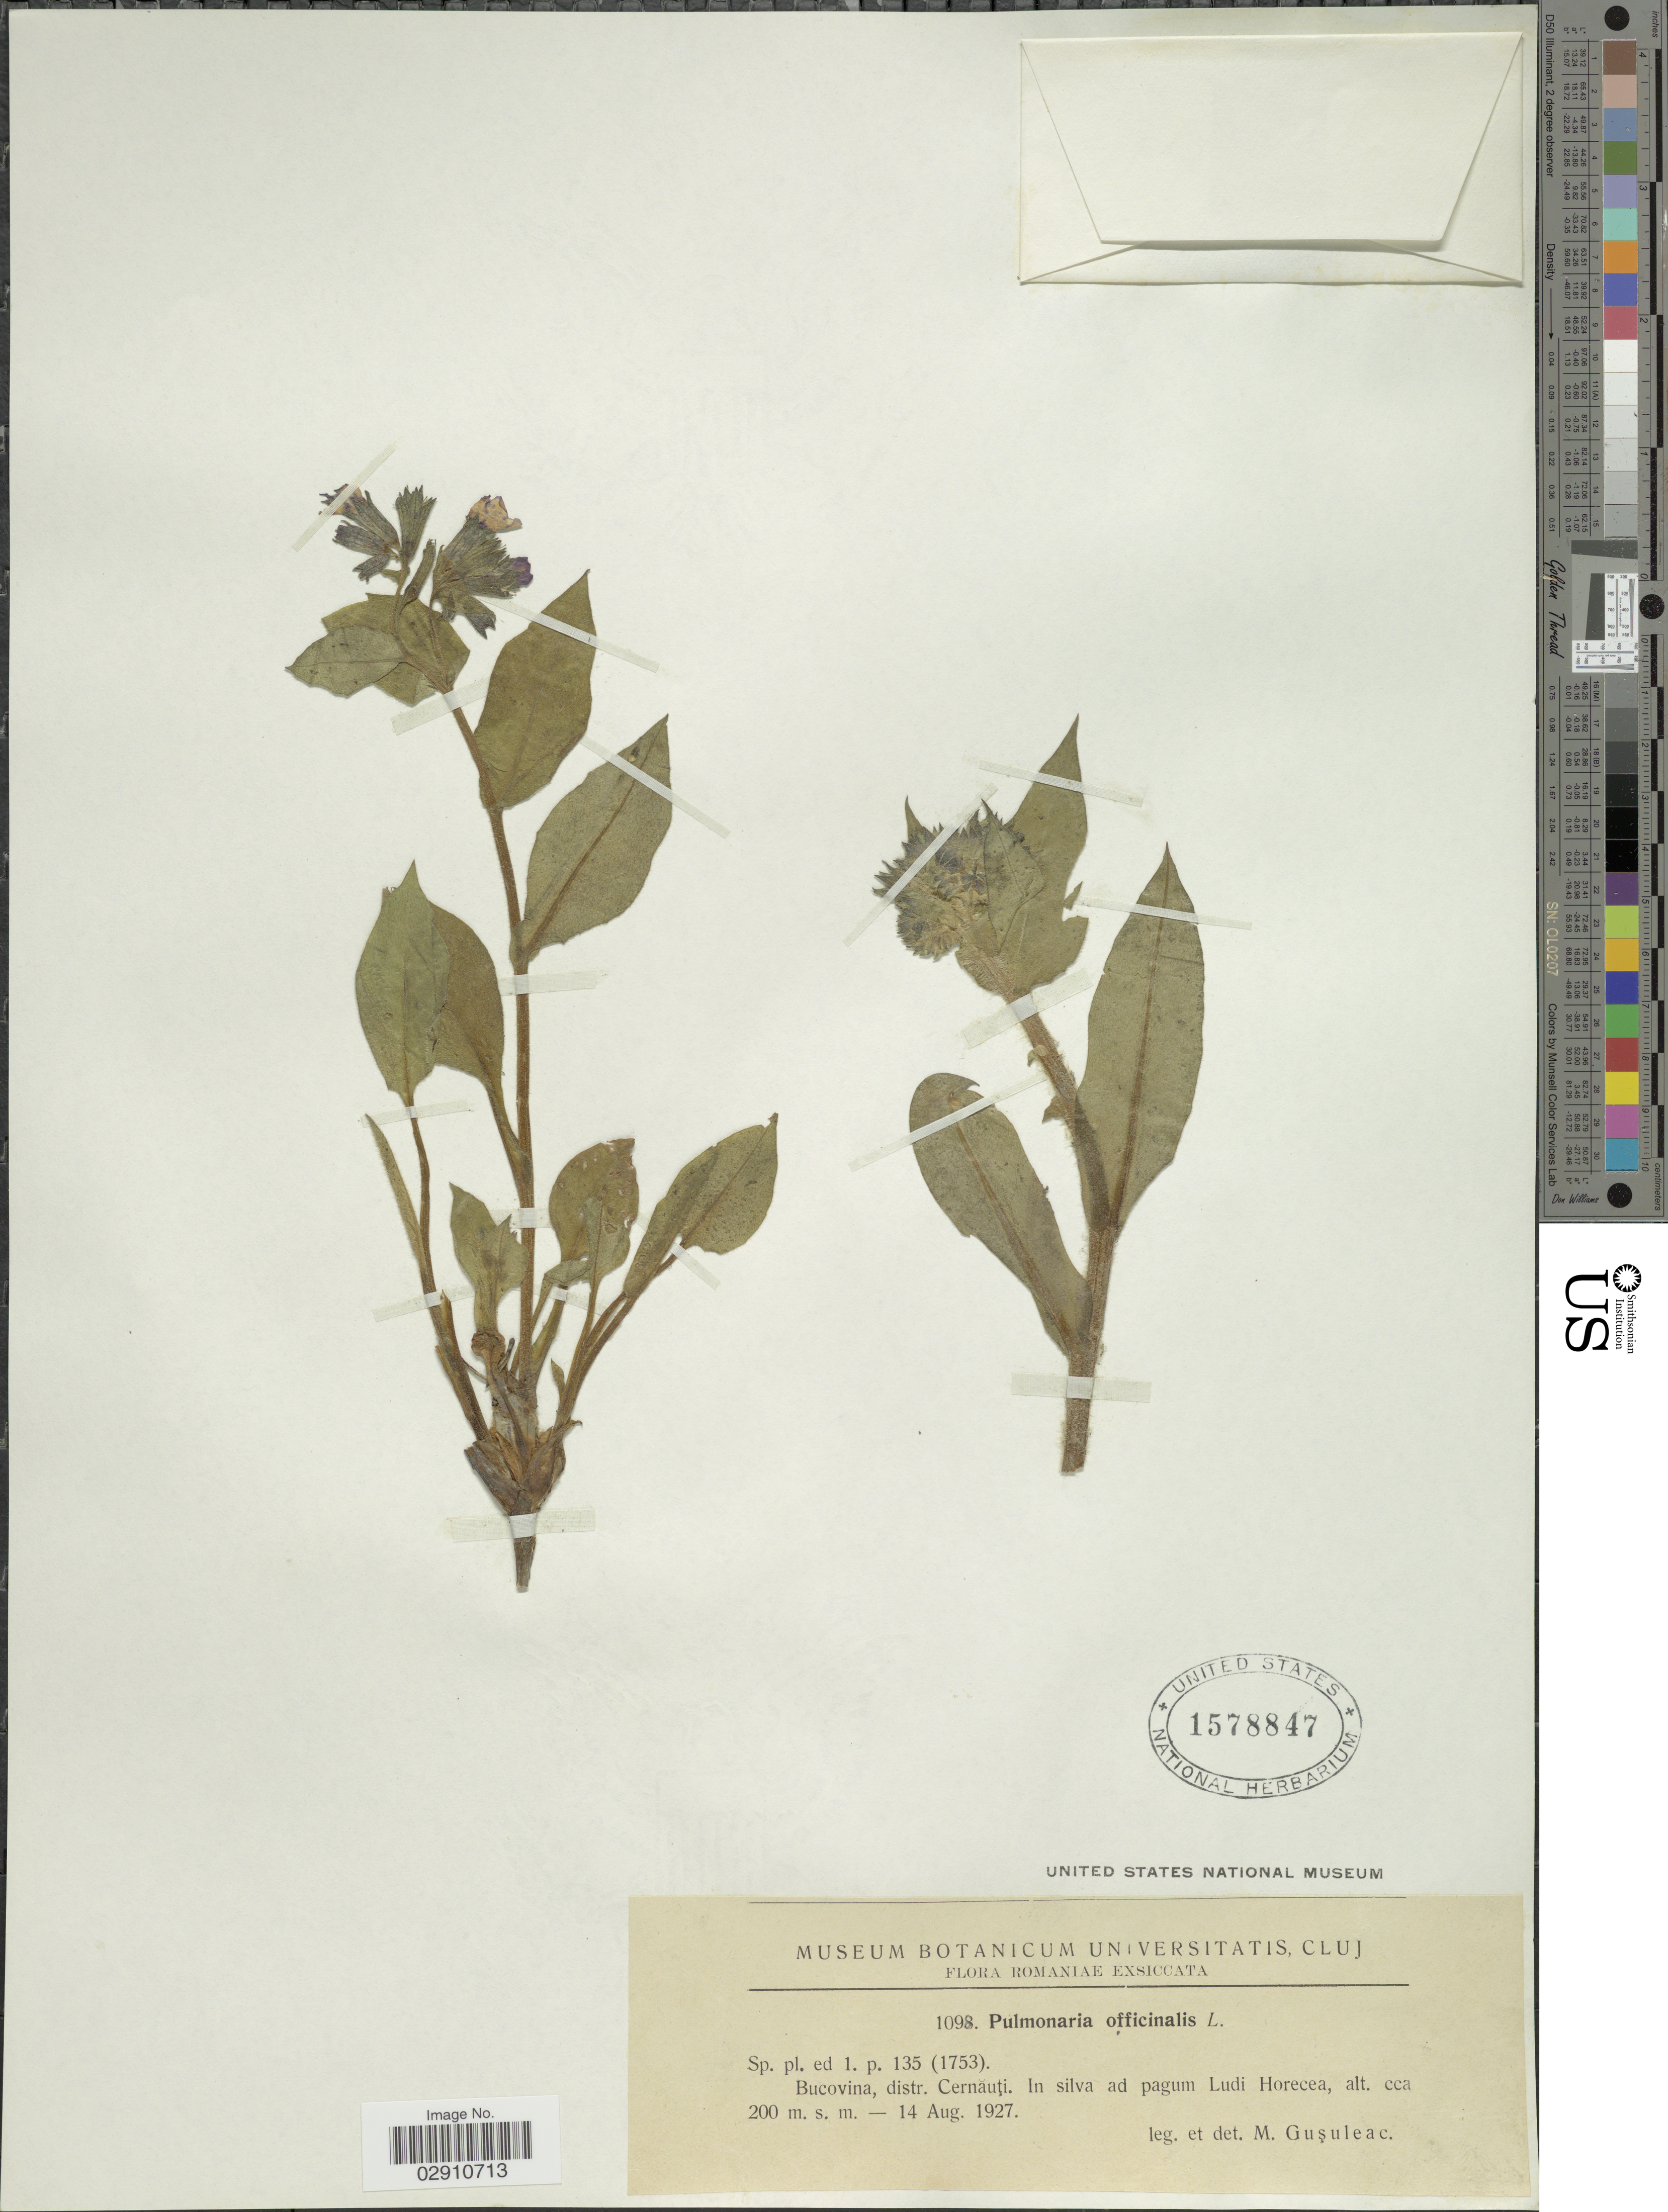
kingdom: Plantae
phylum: Tracheophyta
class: Magnoliopsida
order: Boraginales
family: Boraginaceae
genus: Pulmonaria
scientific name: Pulmonaria officinalis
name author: L.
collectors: M. Gusuleac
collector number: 1098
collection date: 1927-08-14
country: Romania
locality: Bucovina, distr. Cernauti. In silva ad pagum Ludi Horecea.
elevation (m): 200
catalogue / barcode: US 1578847